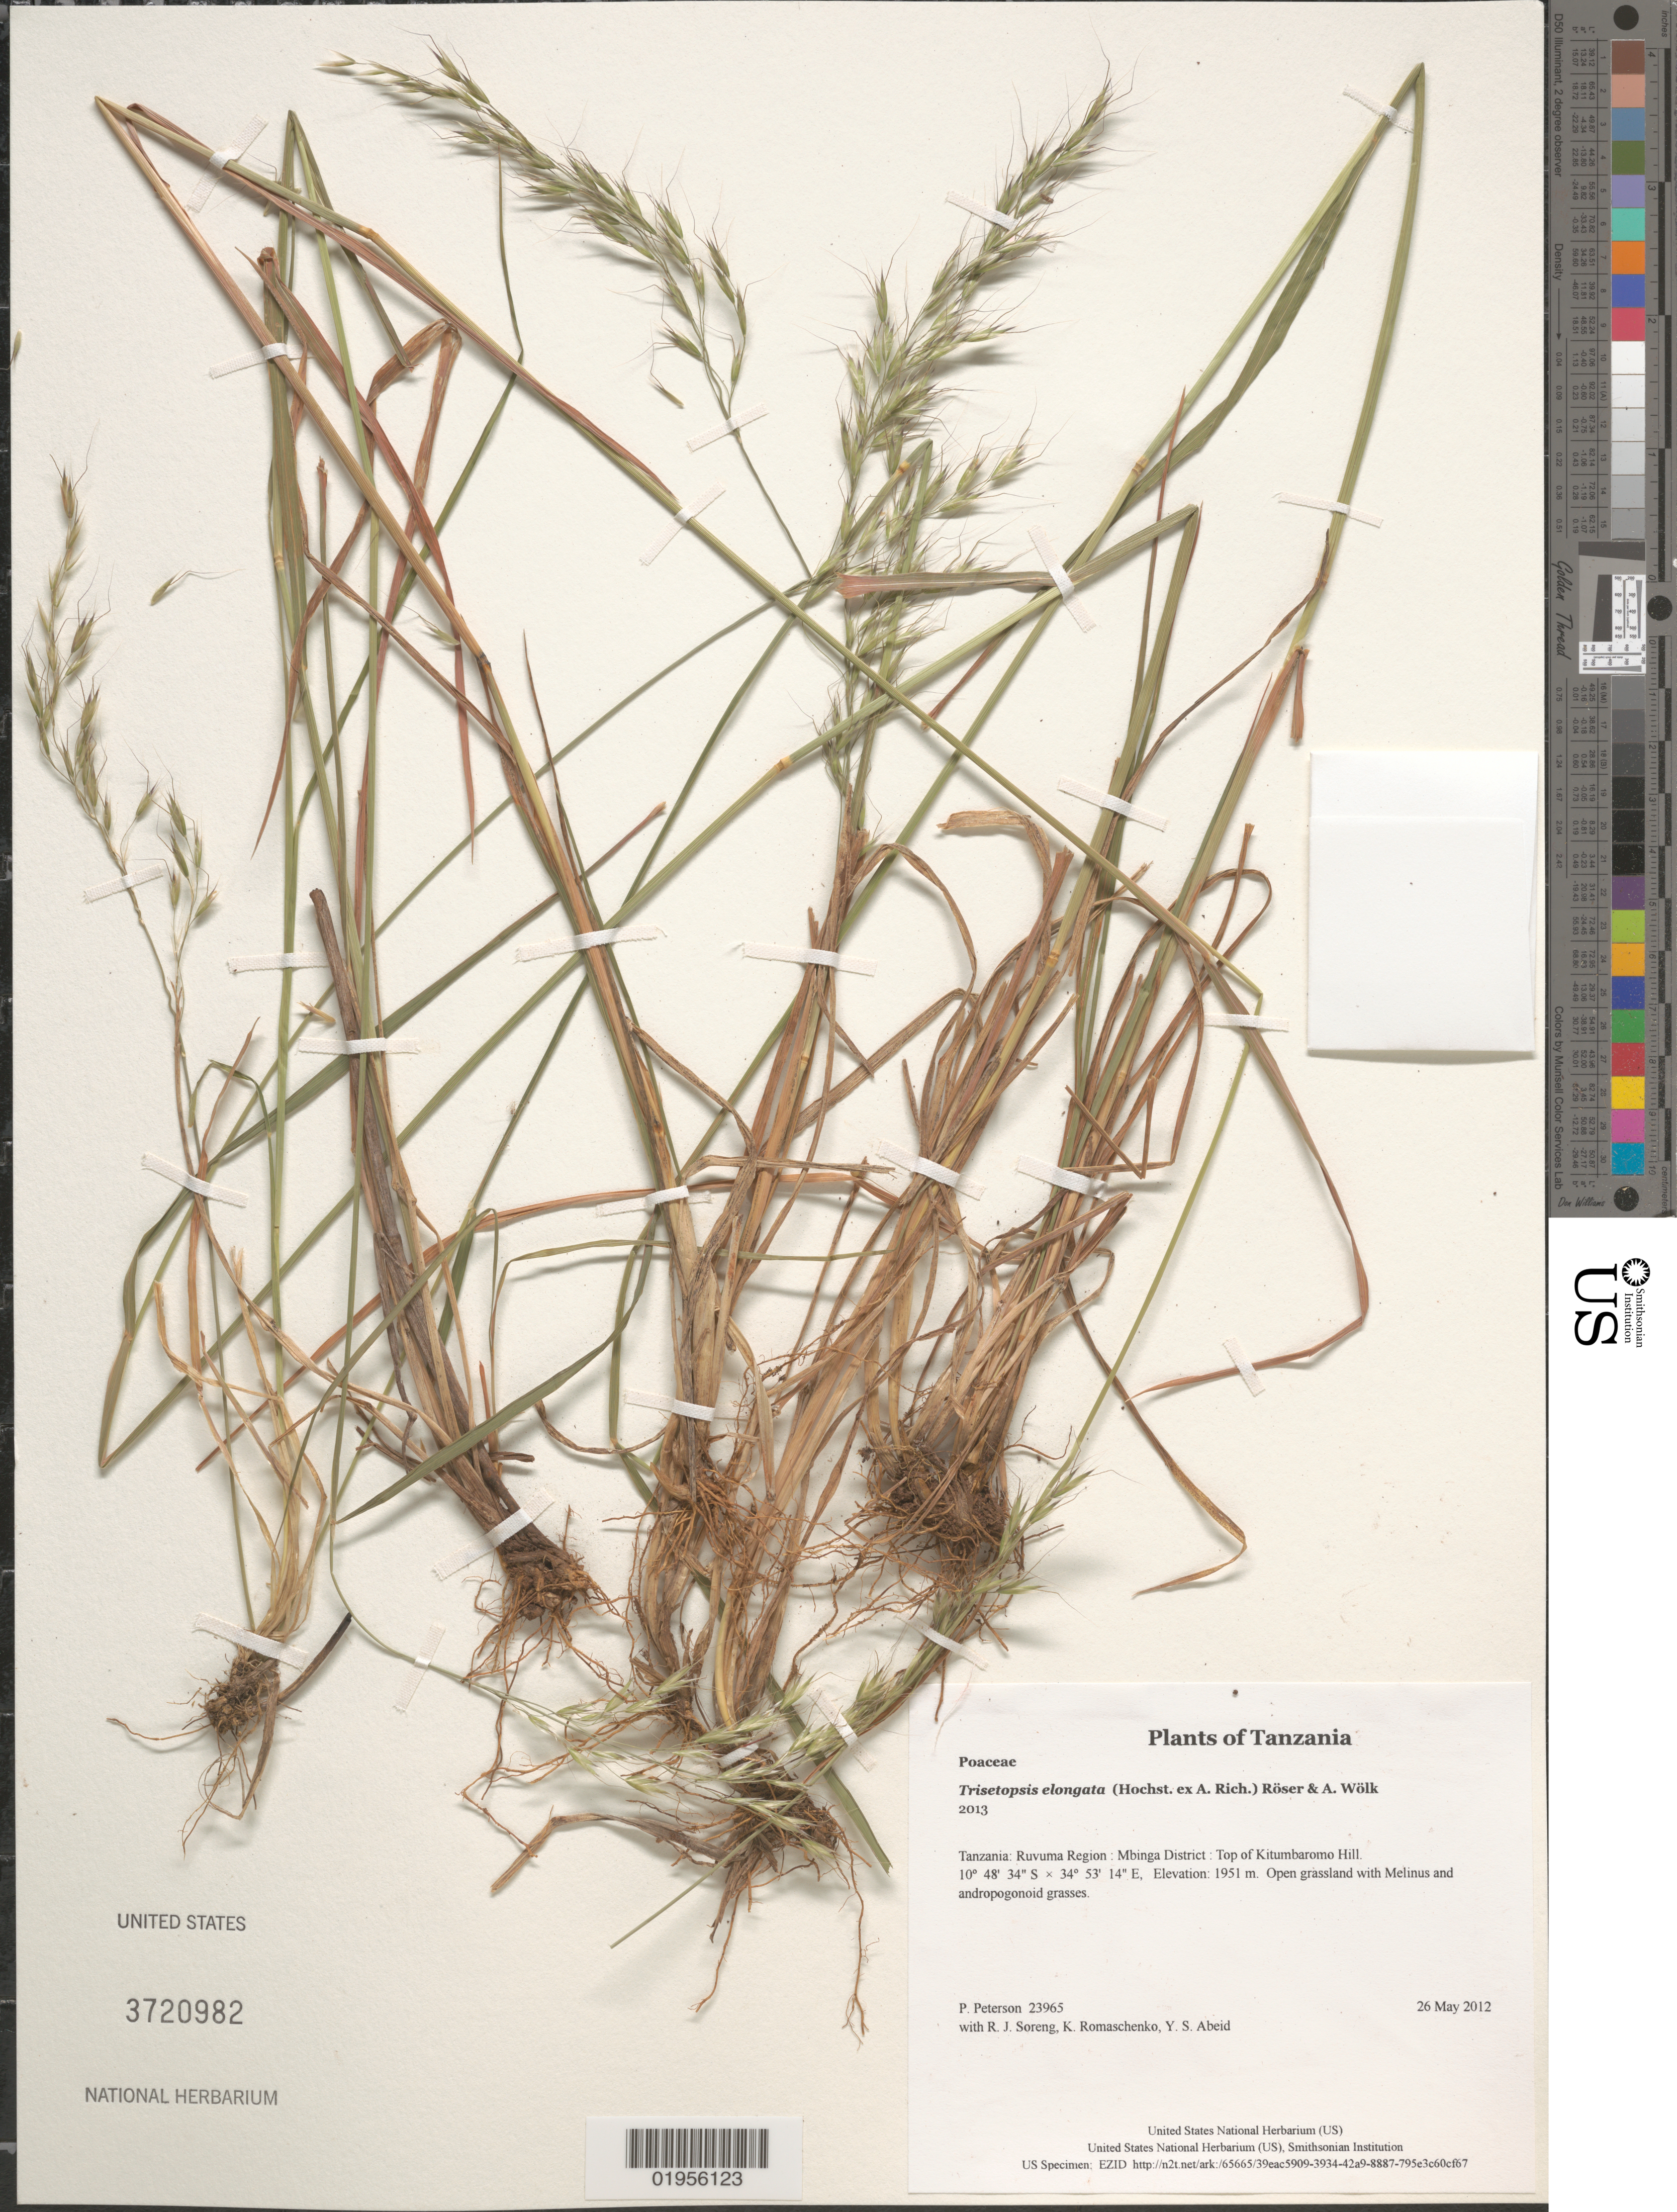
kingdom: Plantae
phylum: Tracheophyta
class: Liliopsida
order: Poales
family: Poaceae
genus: Trisetopsis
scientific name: Trisetopsis elongata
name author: (Hochst. ex A. Rich.) Röser & Wölk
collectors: P. M. Peterson, R. J. Soreng, K. Romaschenko & Y. Abeid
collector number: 23965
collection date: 2012-05-26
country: Tanzania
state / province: Ruvuma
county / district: Mbinga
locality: Top of Kitumbaromo Hill.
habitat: Open grassland with Melinus and andropogonoid grasses.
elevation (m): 1951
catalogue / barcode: US 3720982